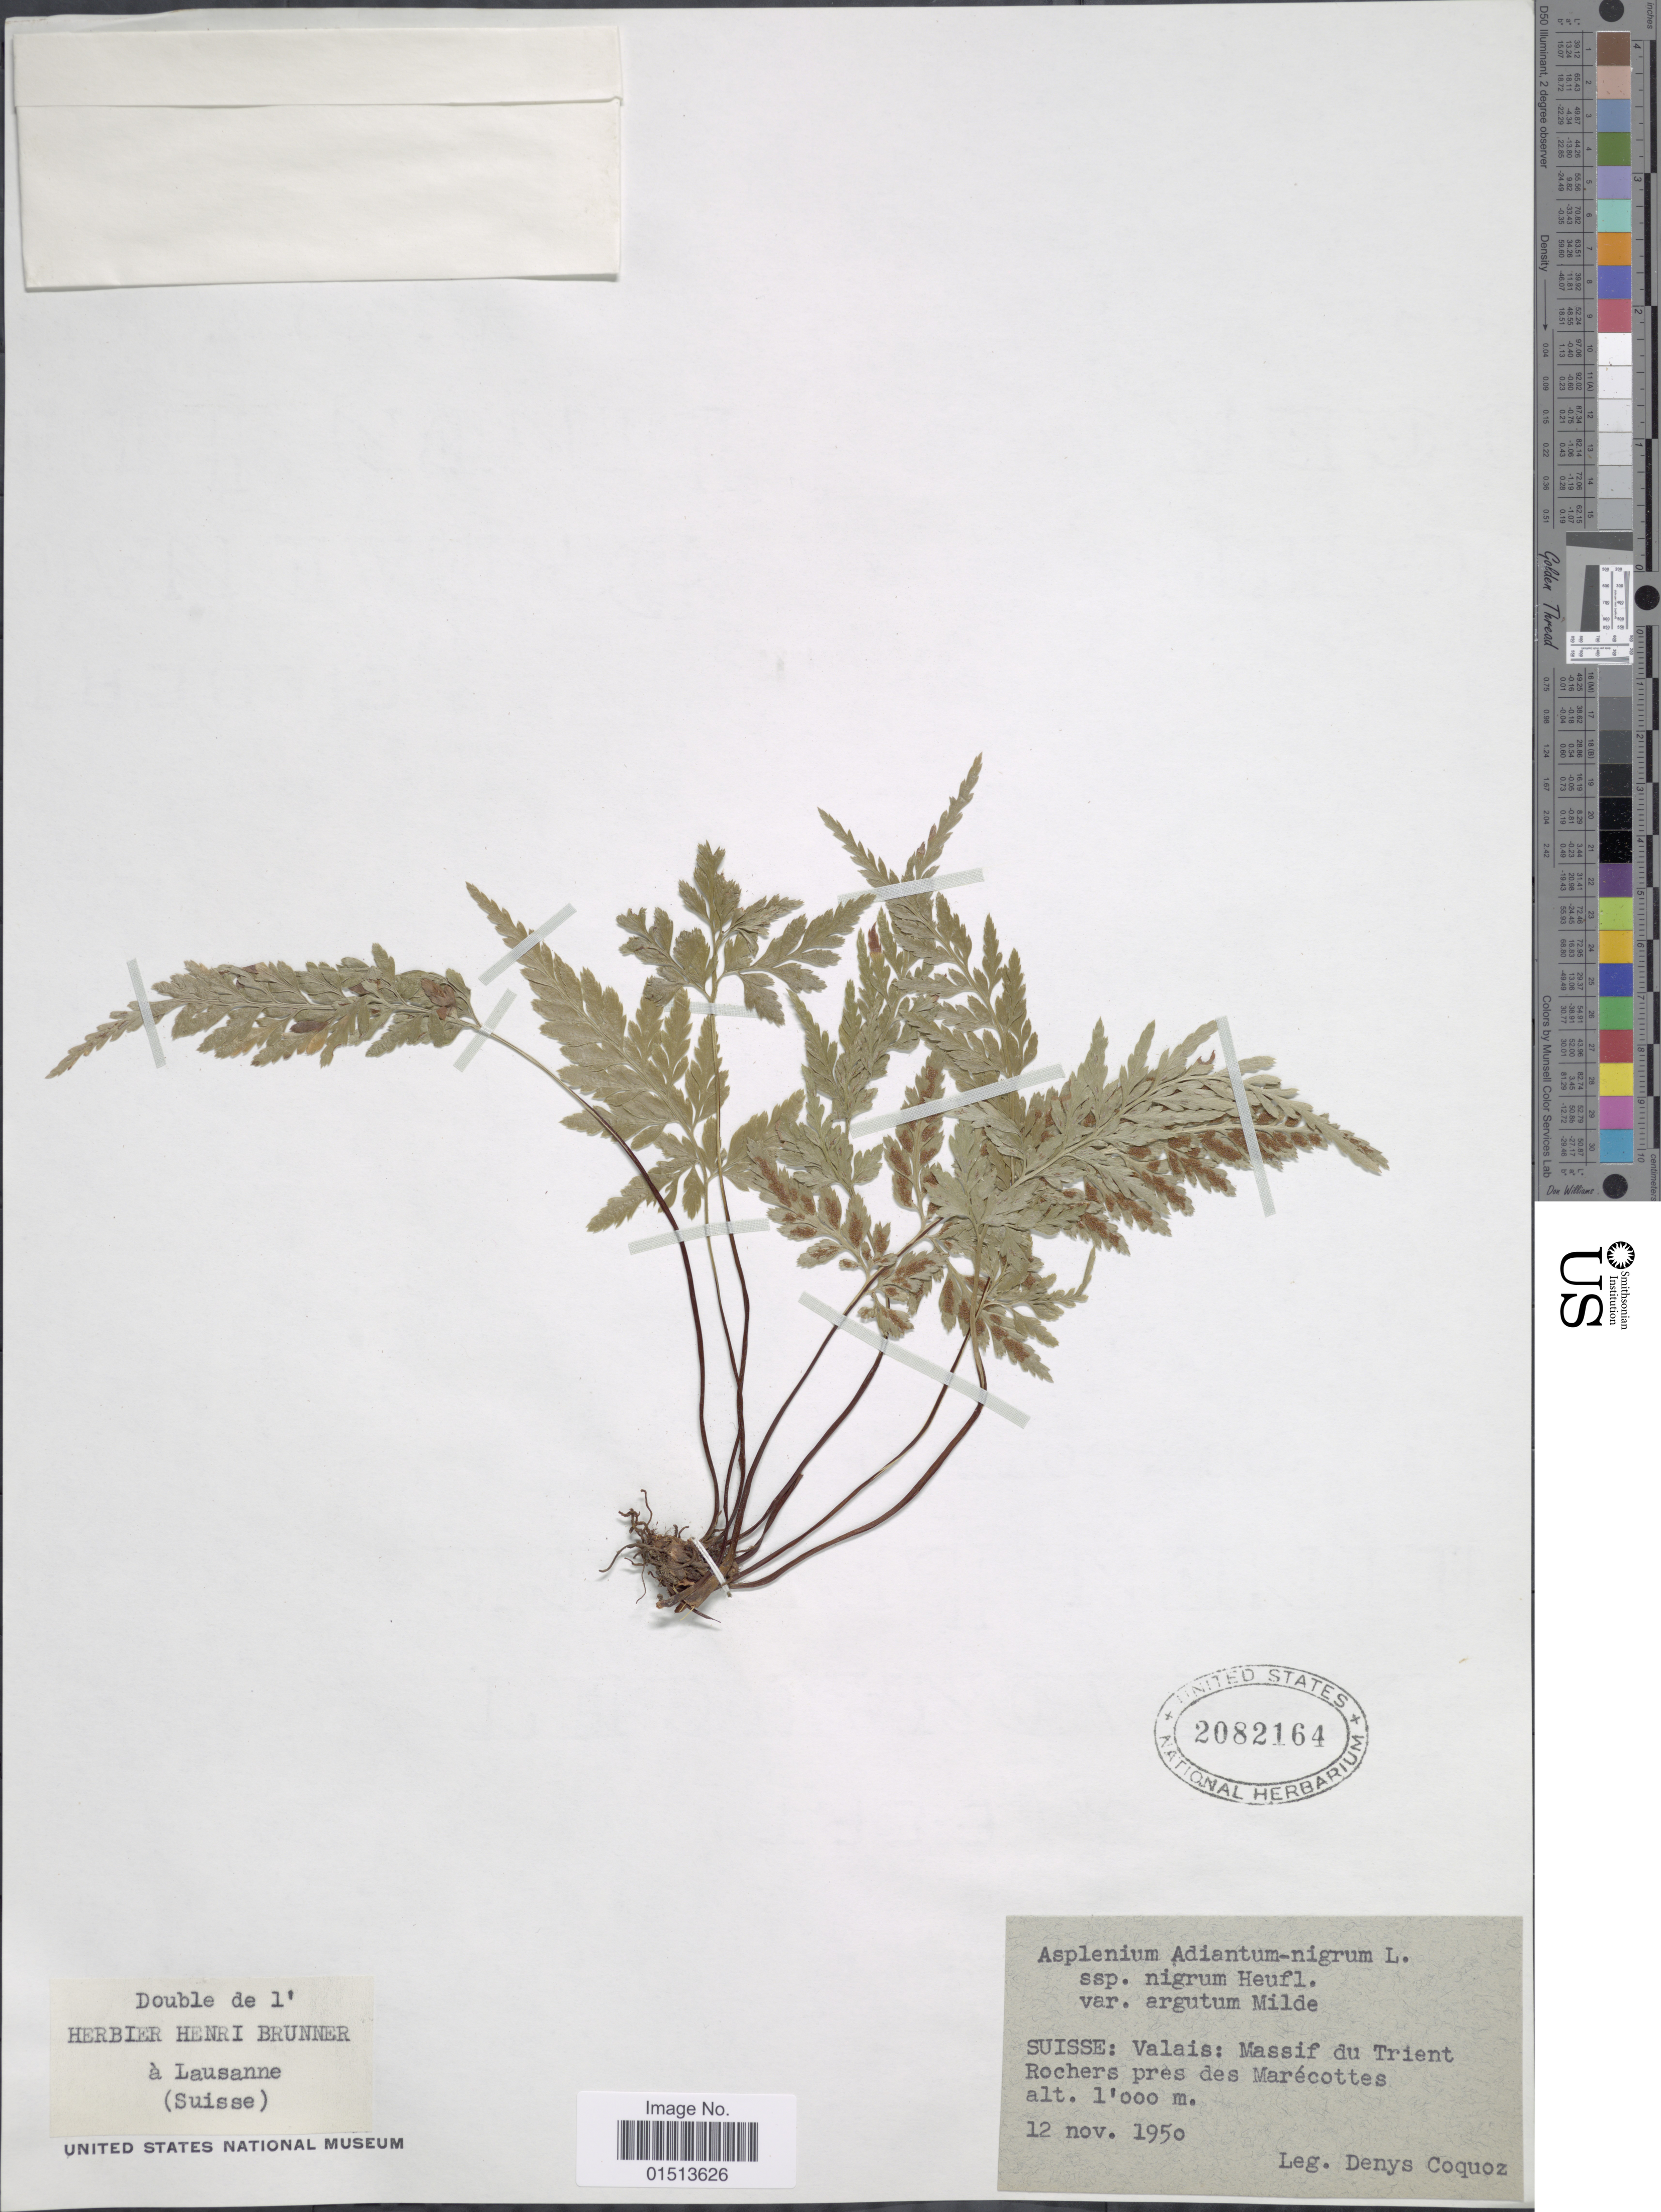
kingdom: Plantae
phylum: Tracheophyta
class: Polypodiopsida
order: Polypodiales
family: Aspleniaceae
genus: Asplenium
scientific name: Asplenium adiantum-nigrum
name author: L.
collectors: D. Coquoz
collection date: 1950-11-12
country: Switzerland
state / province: Valais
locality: Massif du Trient.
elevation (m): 1000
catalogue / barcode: US 2082164